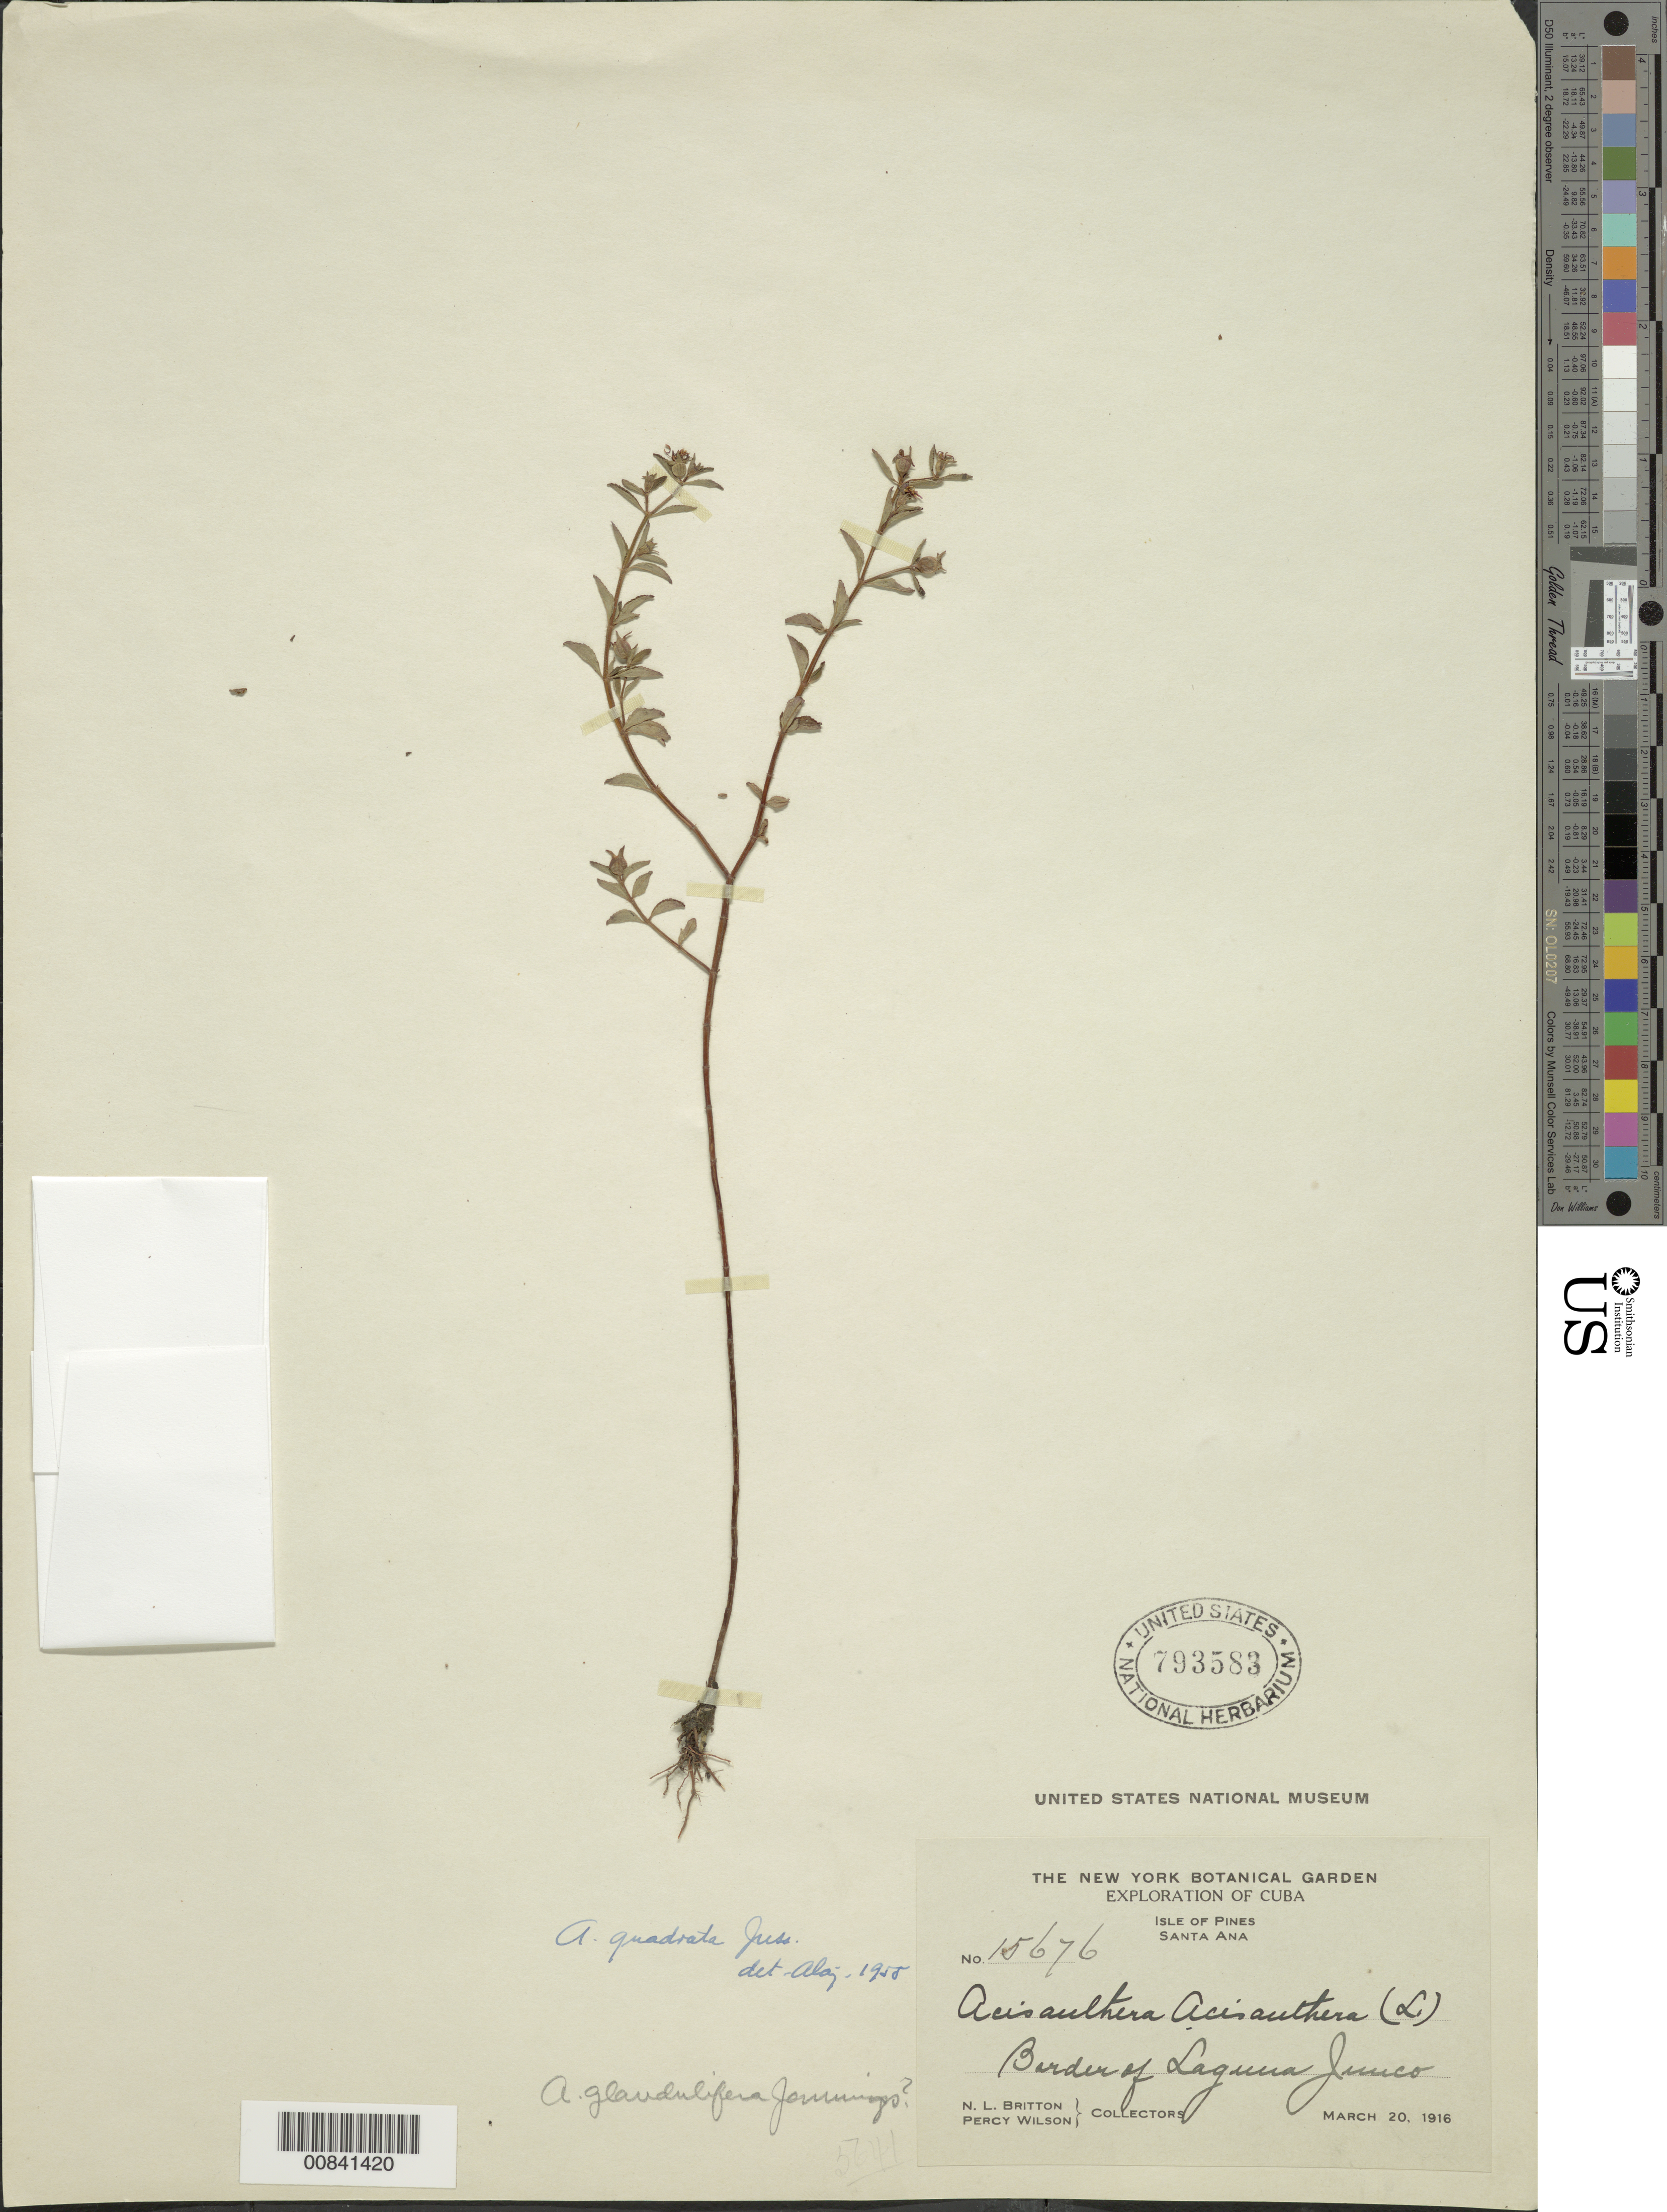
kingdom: Plantae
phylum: Tracheophyta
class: Magnoliopsida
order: Myrtales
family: Melastomataceae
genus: Acisanthera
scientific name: Acisanthera erecta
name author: Gleason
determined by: Nunes da Silva, Diego, (RB), Jardim Botanico do Rio de Janeiro - Herbario (BRAZIL)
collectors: N. Britton & P. Wilson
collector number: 15676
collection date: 1916-03-20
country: Cuba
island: Isla de la Juventud [Isla de Pinos]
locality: Santa Ana, Laguna Junco border.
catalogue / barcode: US 793583